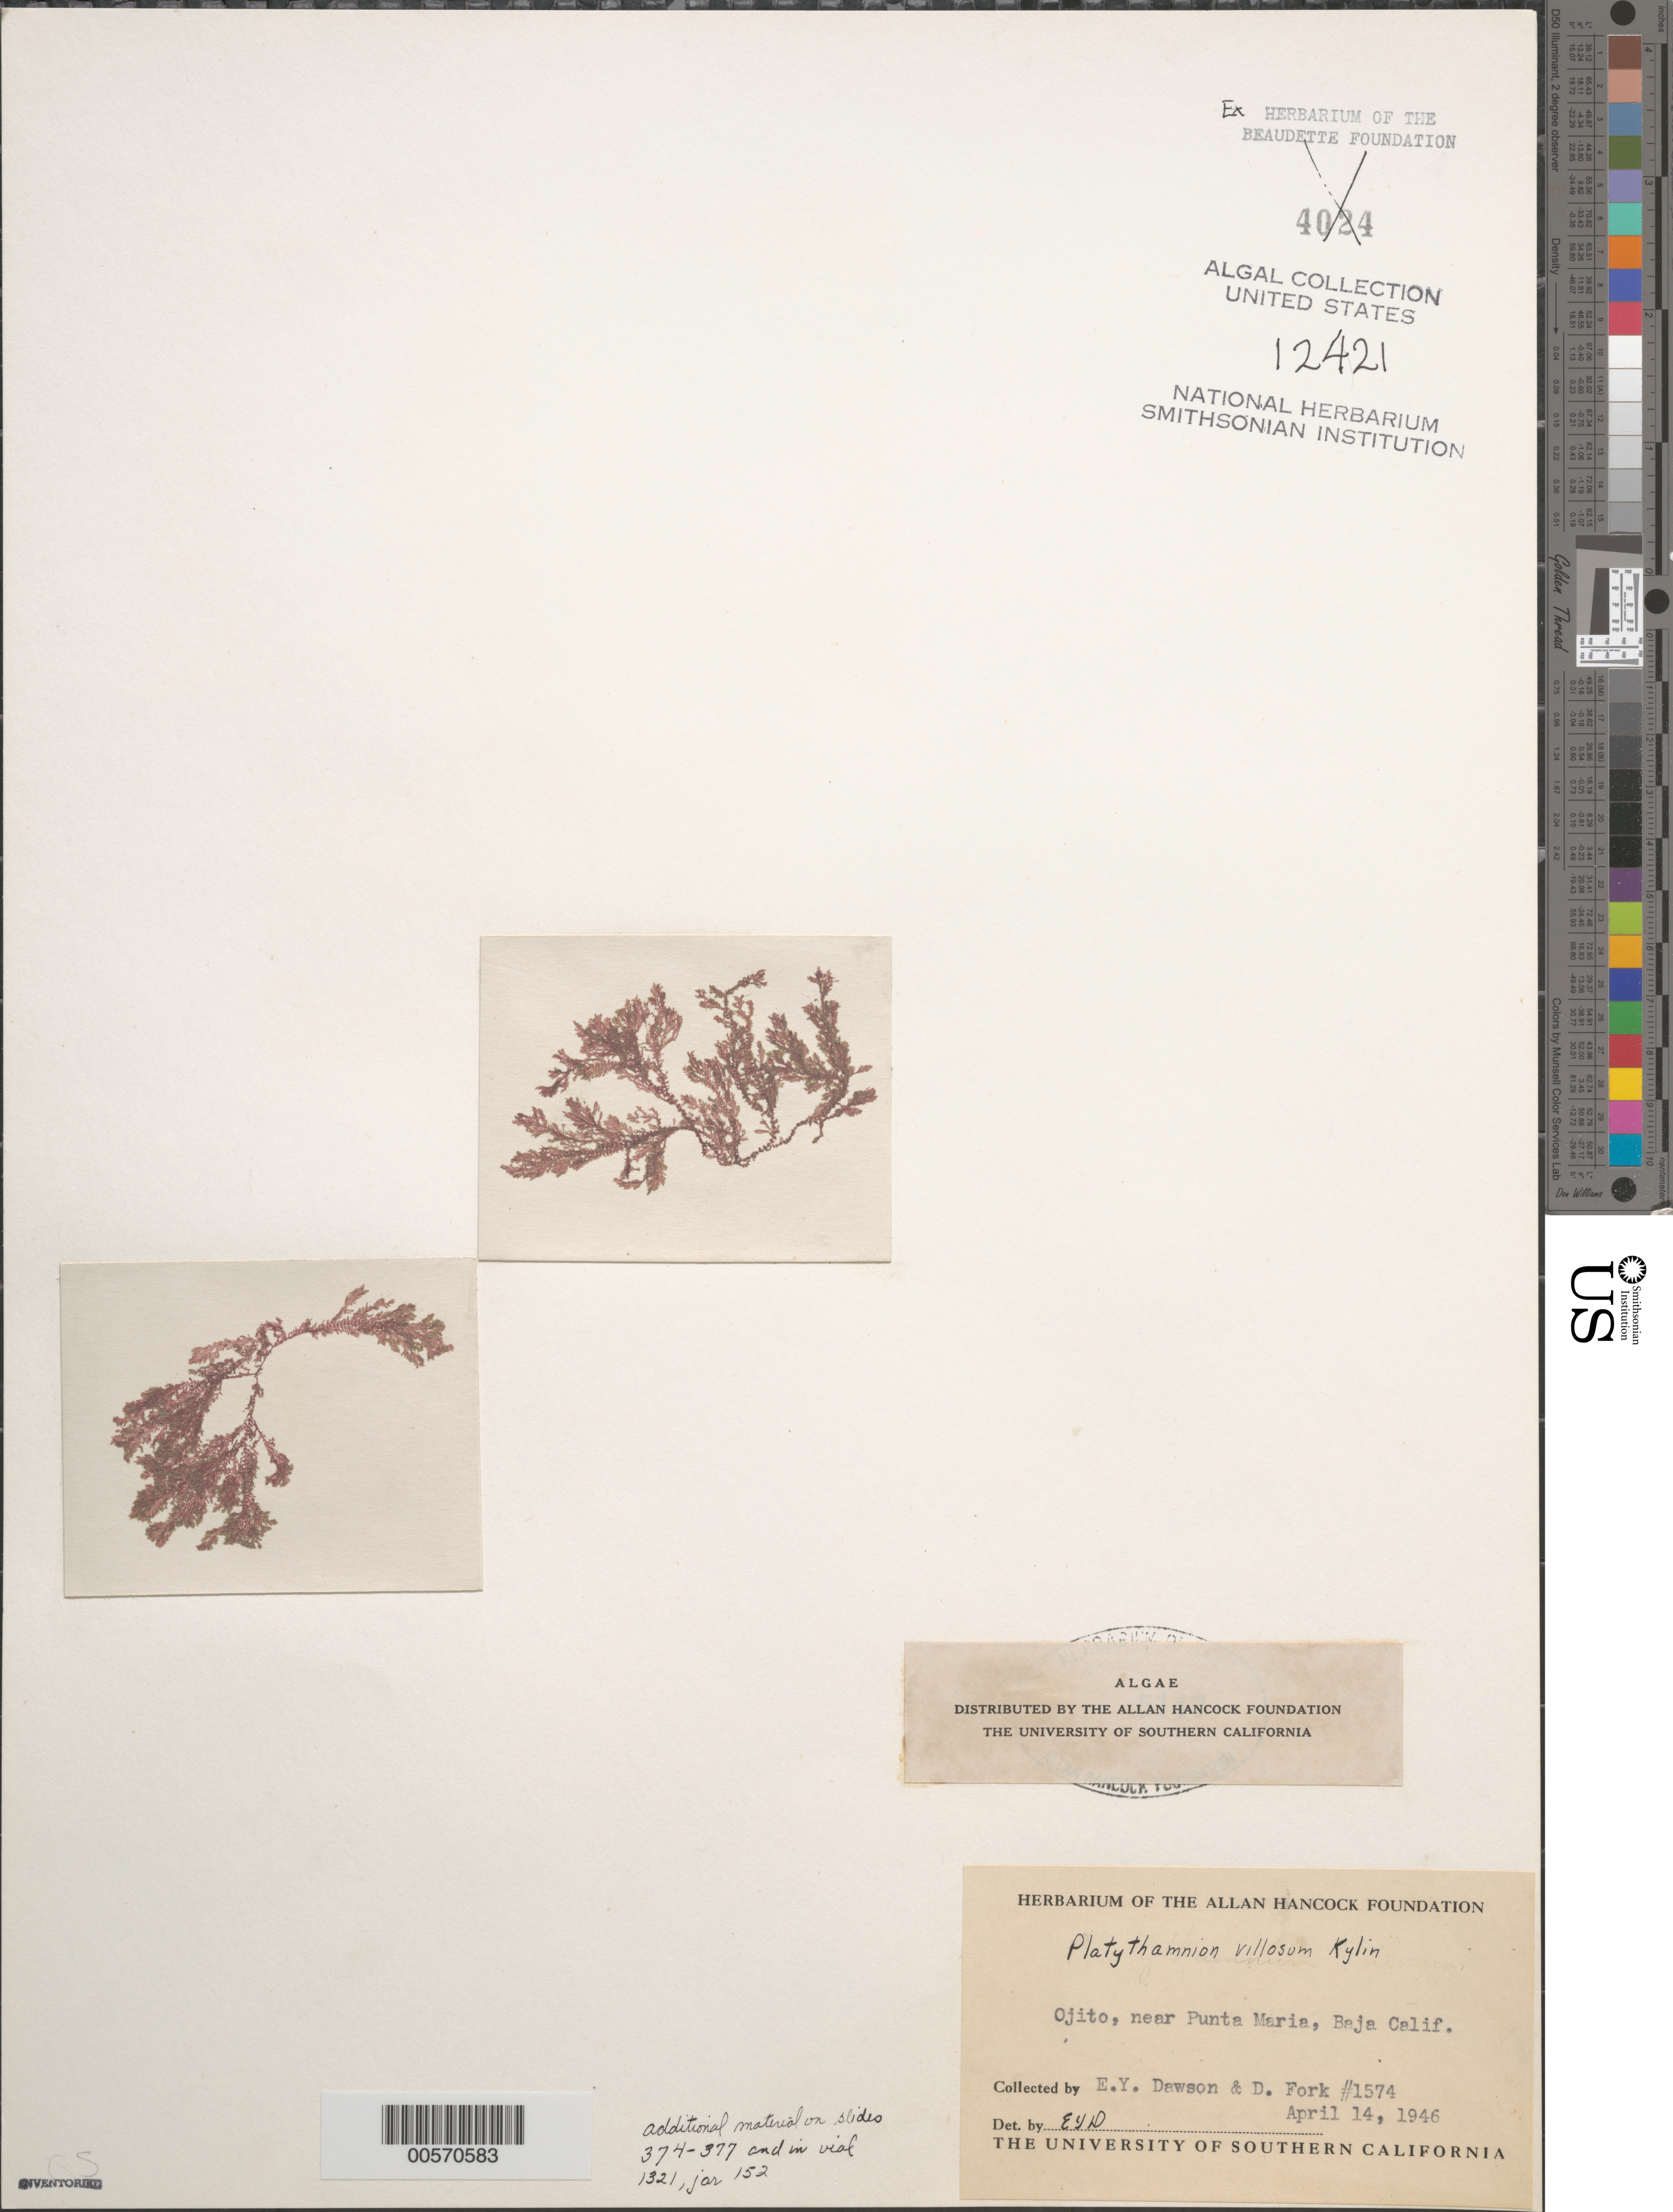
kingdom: Plantae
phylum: Rhodophyta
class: Florideophyceae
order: Ceramiales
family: Ceramiaceae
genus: Pterothamnion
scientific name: Pterothamnion villosum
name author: (Kylin) A. Athanasiadis & G.T.Kraft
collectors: E. Y. Dawson & D. Fork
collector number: EYD 1574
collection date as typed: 14 Apr 1946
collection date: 1946-04-14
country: Mexico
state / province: Baja California Norte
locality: Ojito, near Punta Maria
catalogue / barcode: US 12421